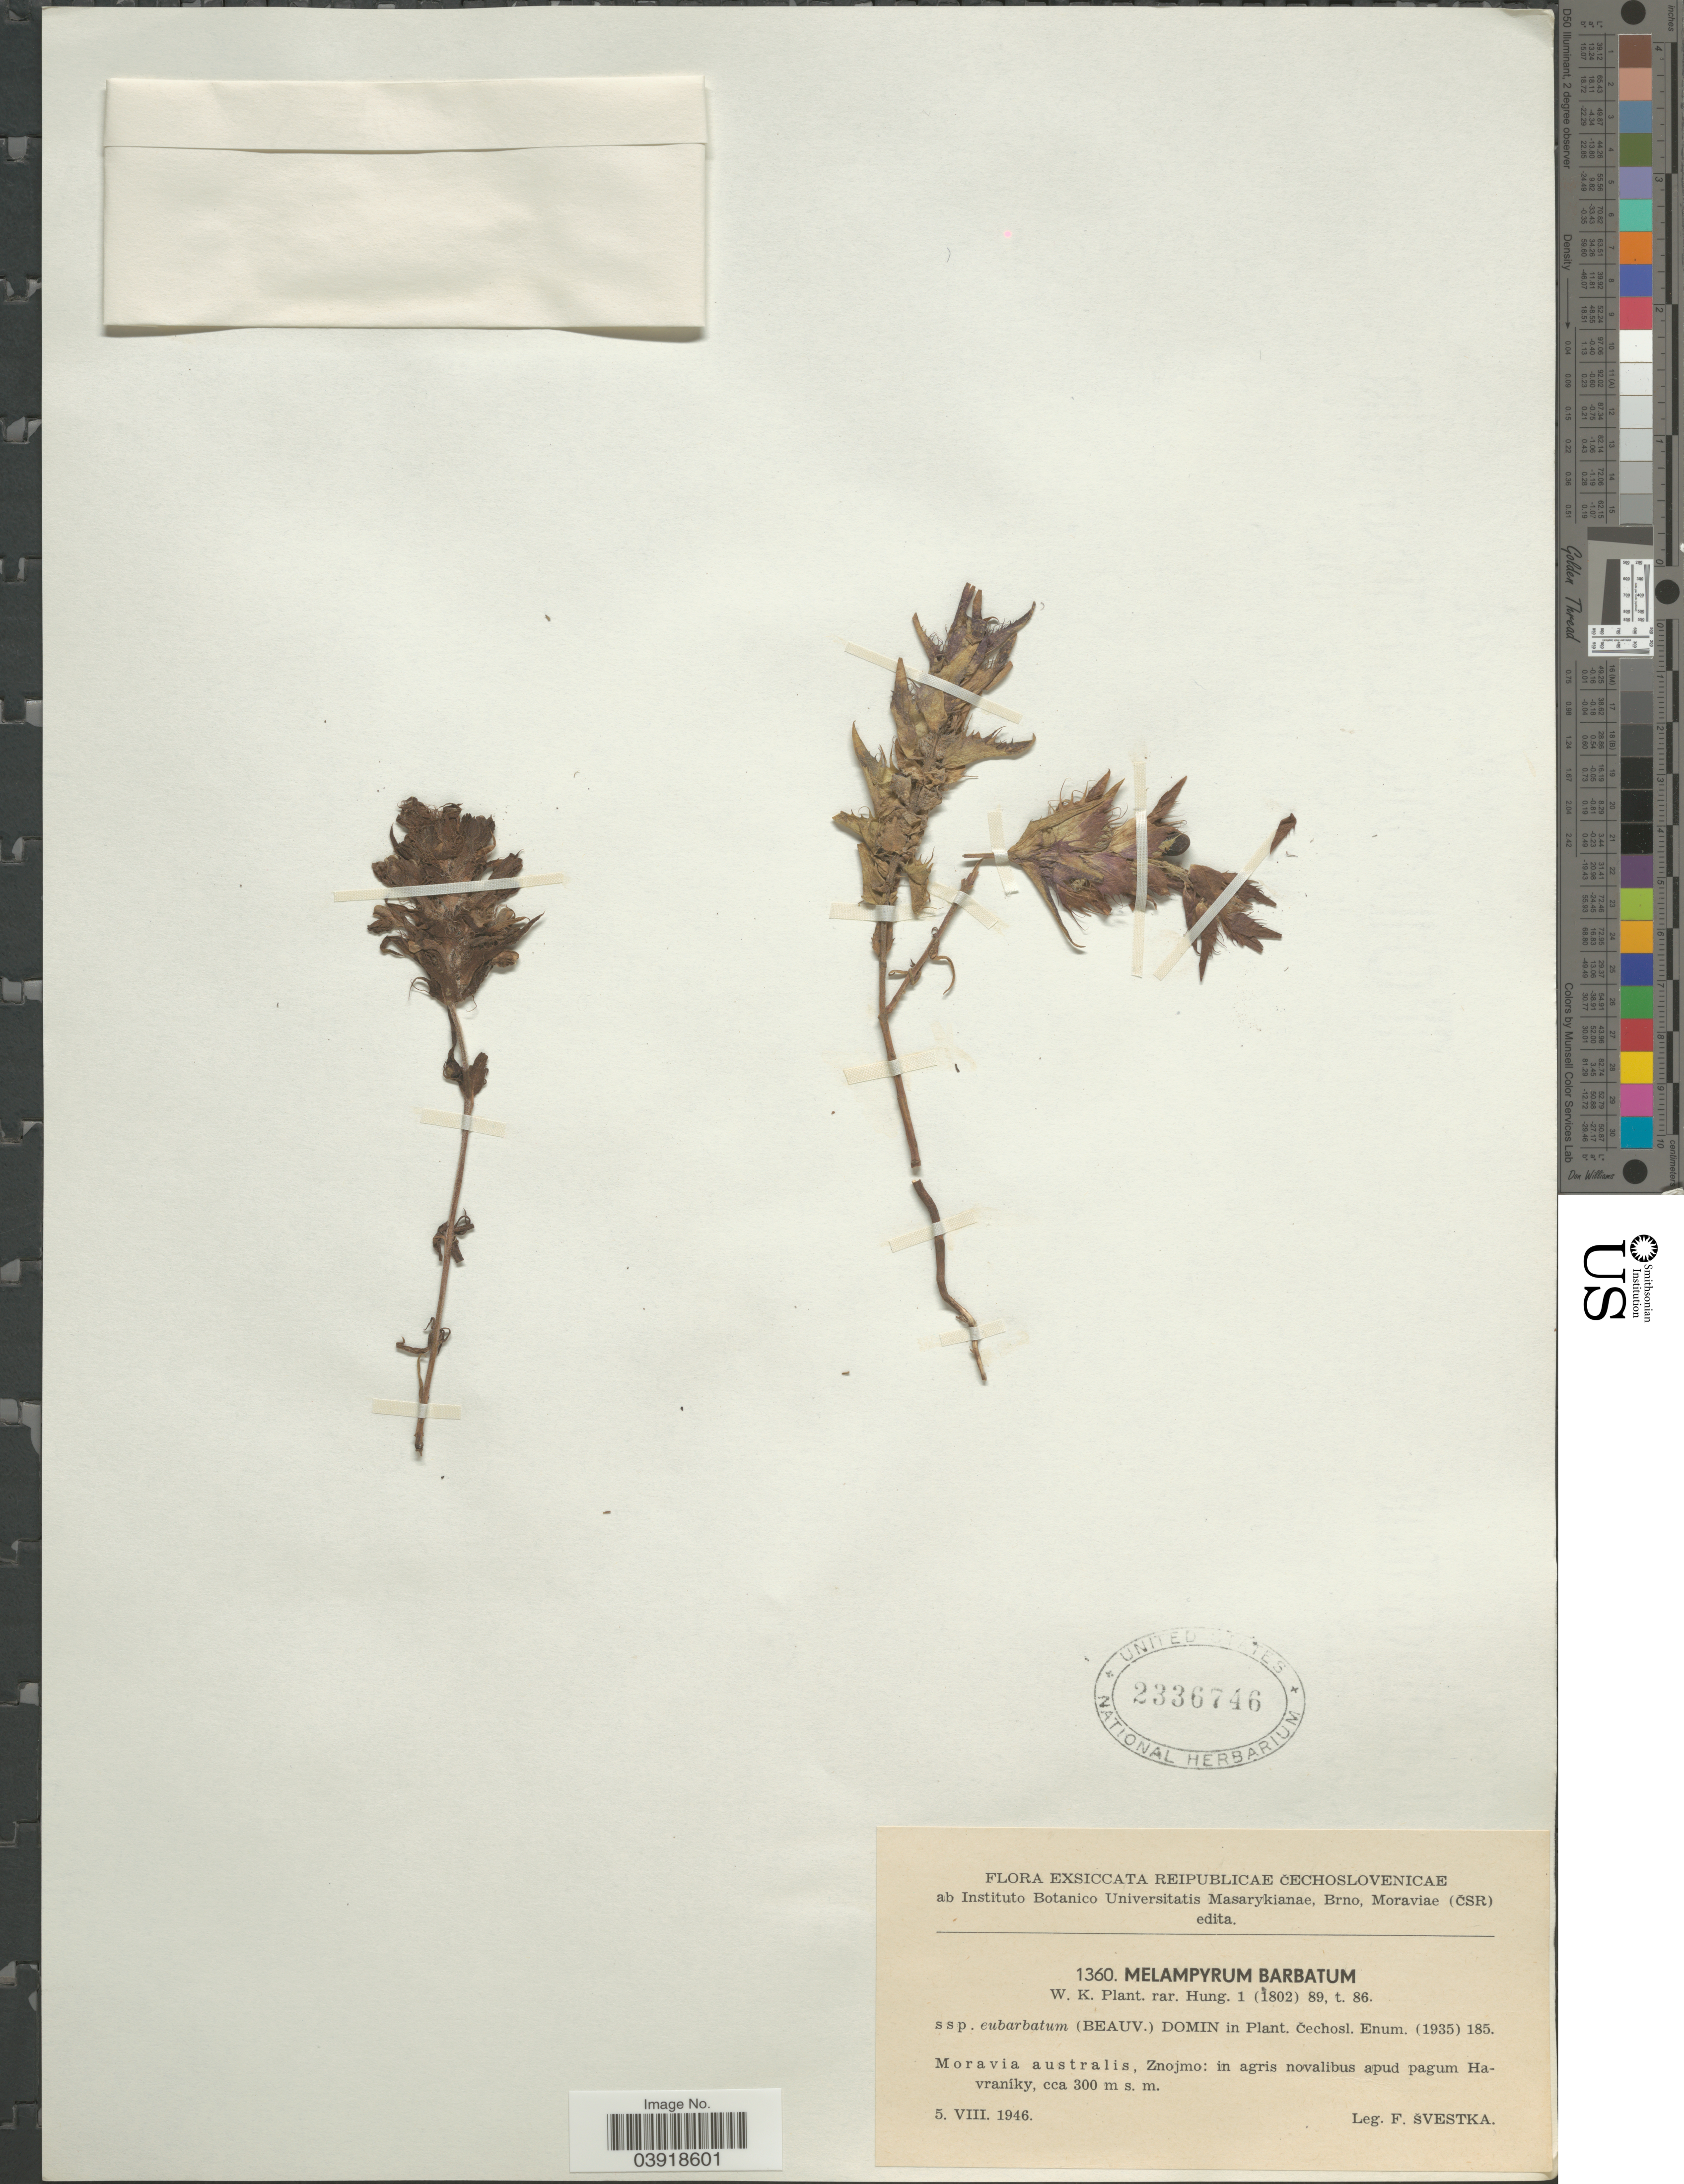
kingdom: Plantae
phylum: Tracheophyta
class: Magnoliopsida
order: Lamiales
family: Orobanchaceae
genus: Melampyrum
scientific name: Melampyrum barbatum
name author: Waldst. & Kit. ex Willd.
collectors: F. Svestka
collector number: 1360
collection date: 1946-08-05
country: Czechia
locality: Reipublicae Čechoslovenicae. Moravia australis, Znojmo: in agris novalibus apud pagum Havraníky.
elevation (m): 300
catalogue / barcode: US 2336746